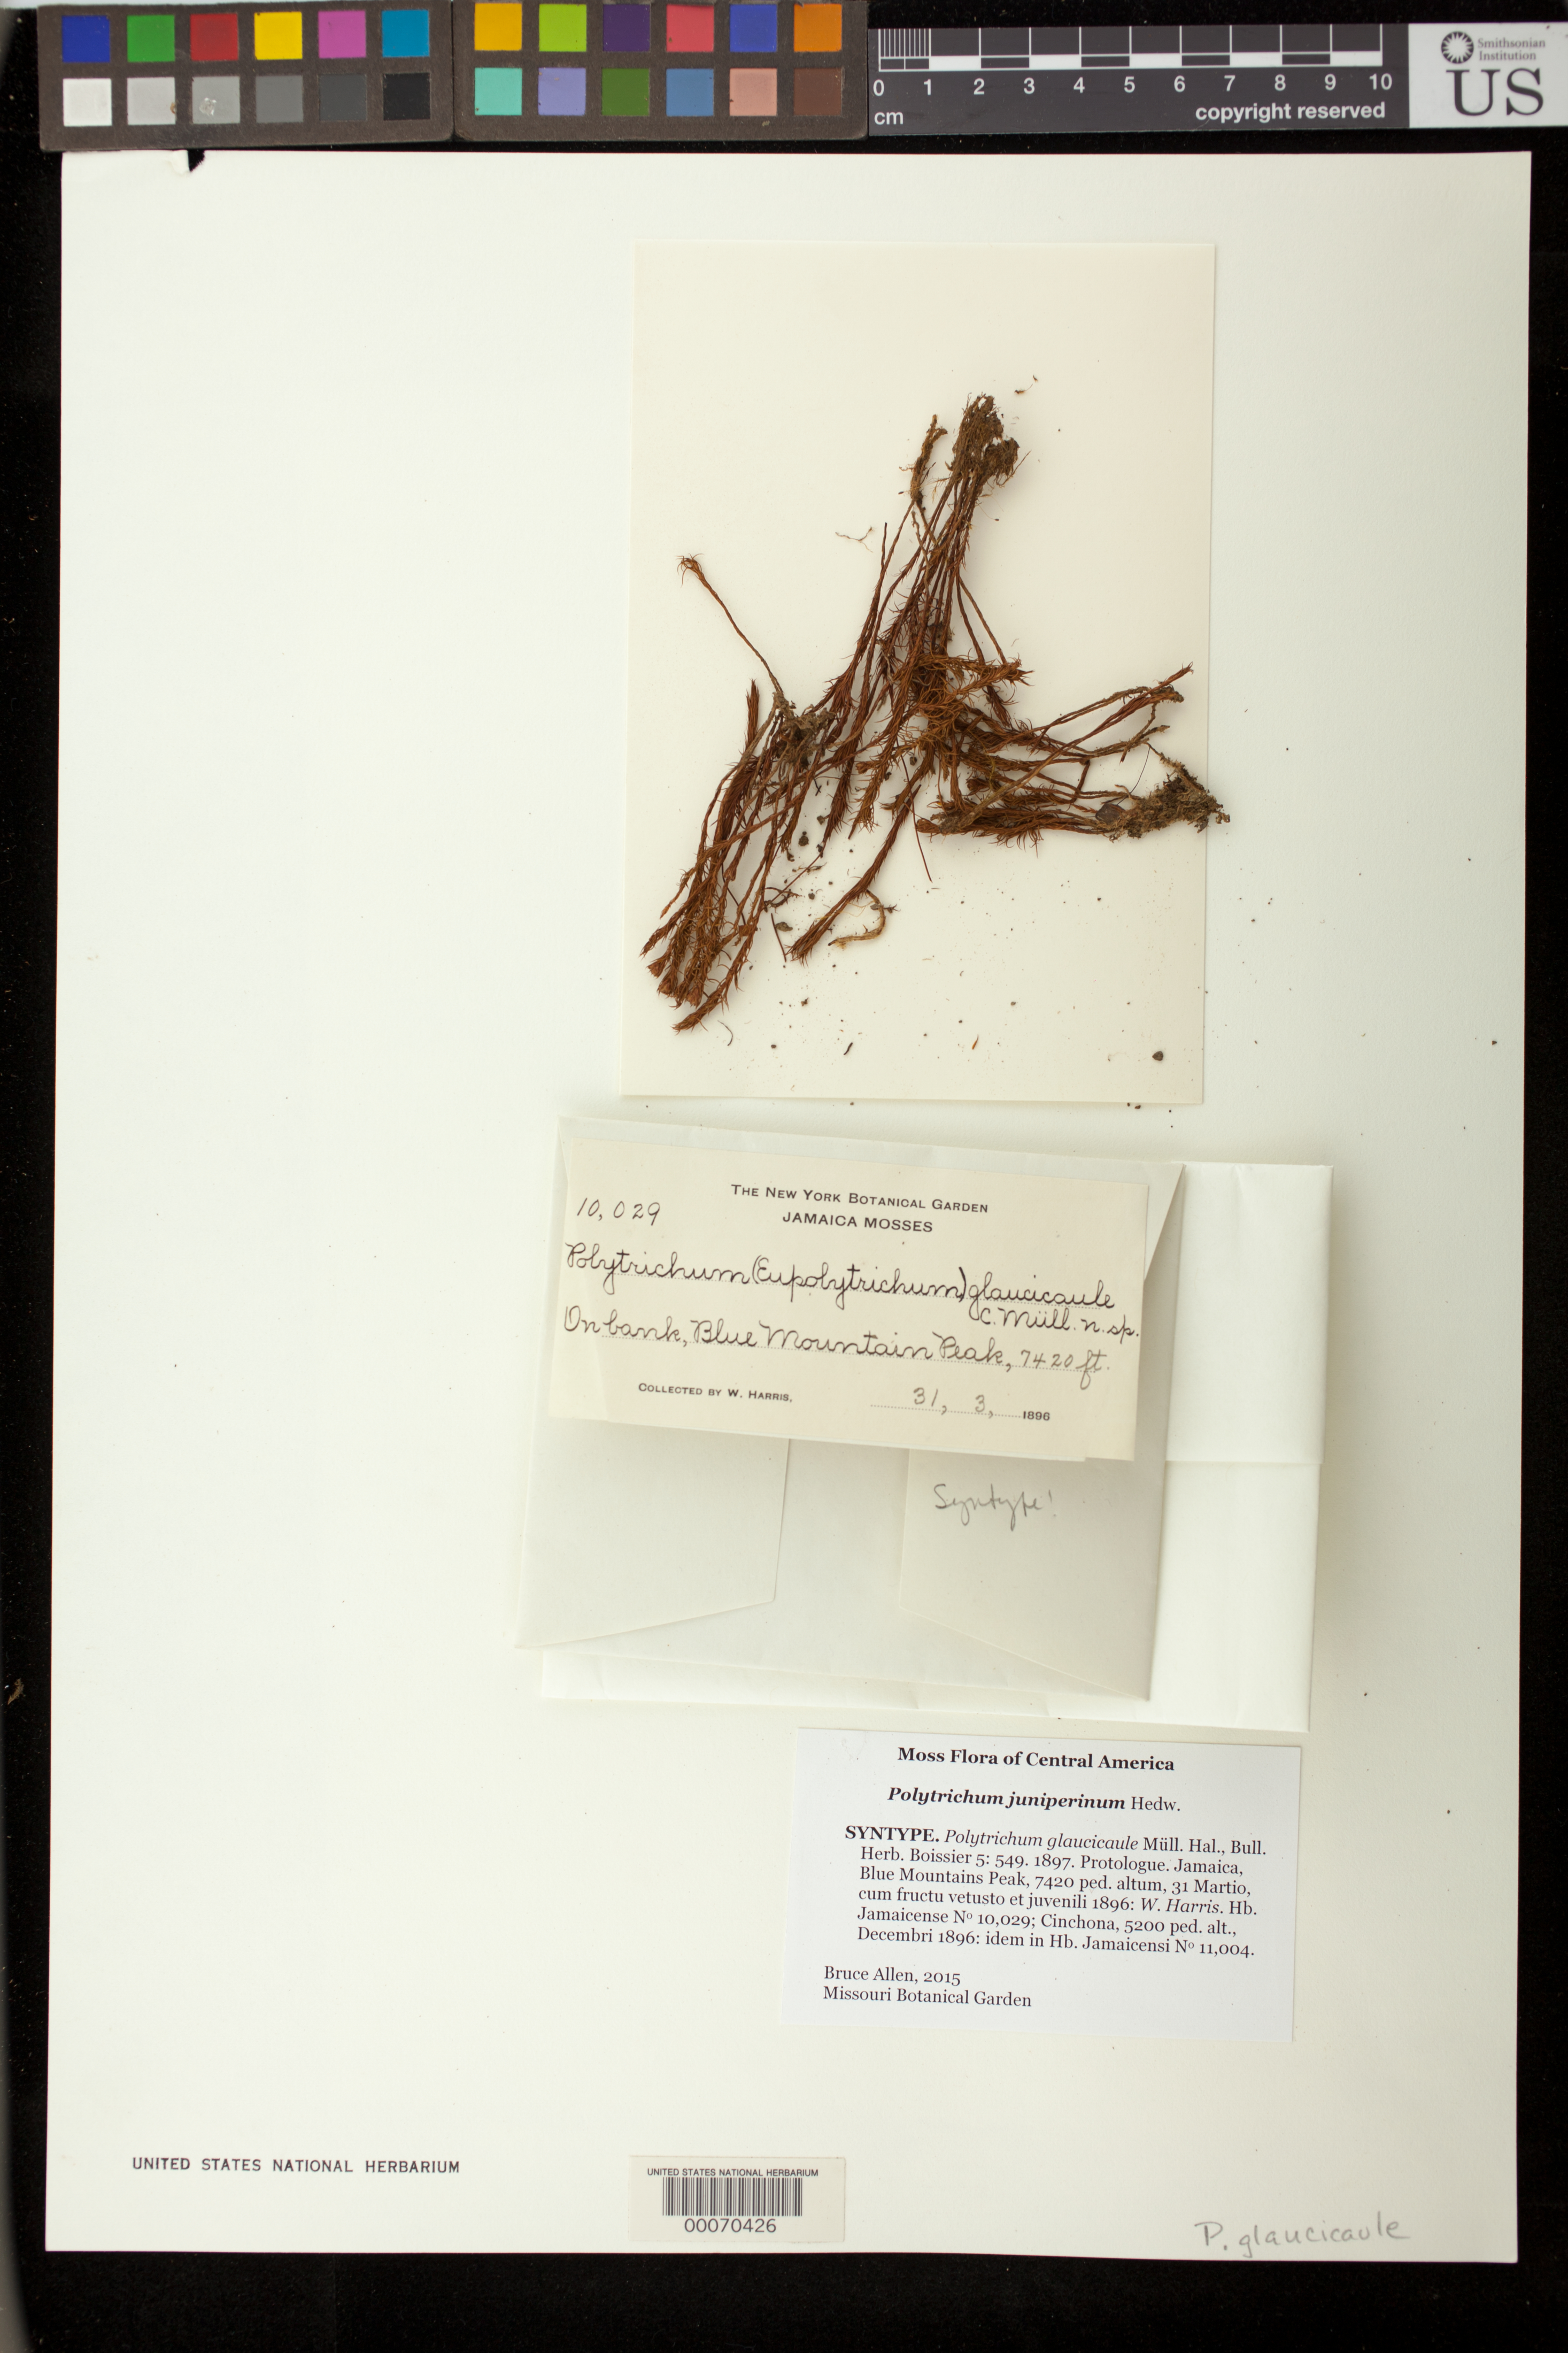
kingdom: Plantae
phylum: Bryophyta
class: Polytrichopsida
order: Polytrichales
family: Polytrichaceae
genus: Polytrichum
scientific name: Polytrichum glaucicaule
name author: Müll. Hal.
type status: Syntype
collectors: W. H. Harris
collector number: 10029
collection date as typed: "31, 3, 1896"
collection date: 1896-03-31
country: Jamaica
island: Greater Antilles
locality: Blue Mt. peak.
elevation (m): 2262